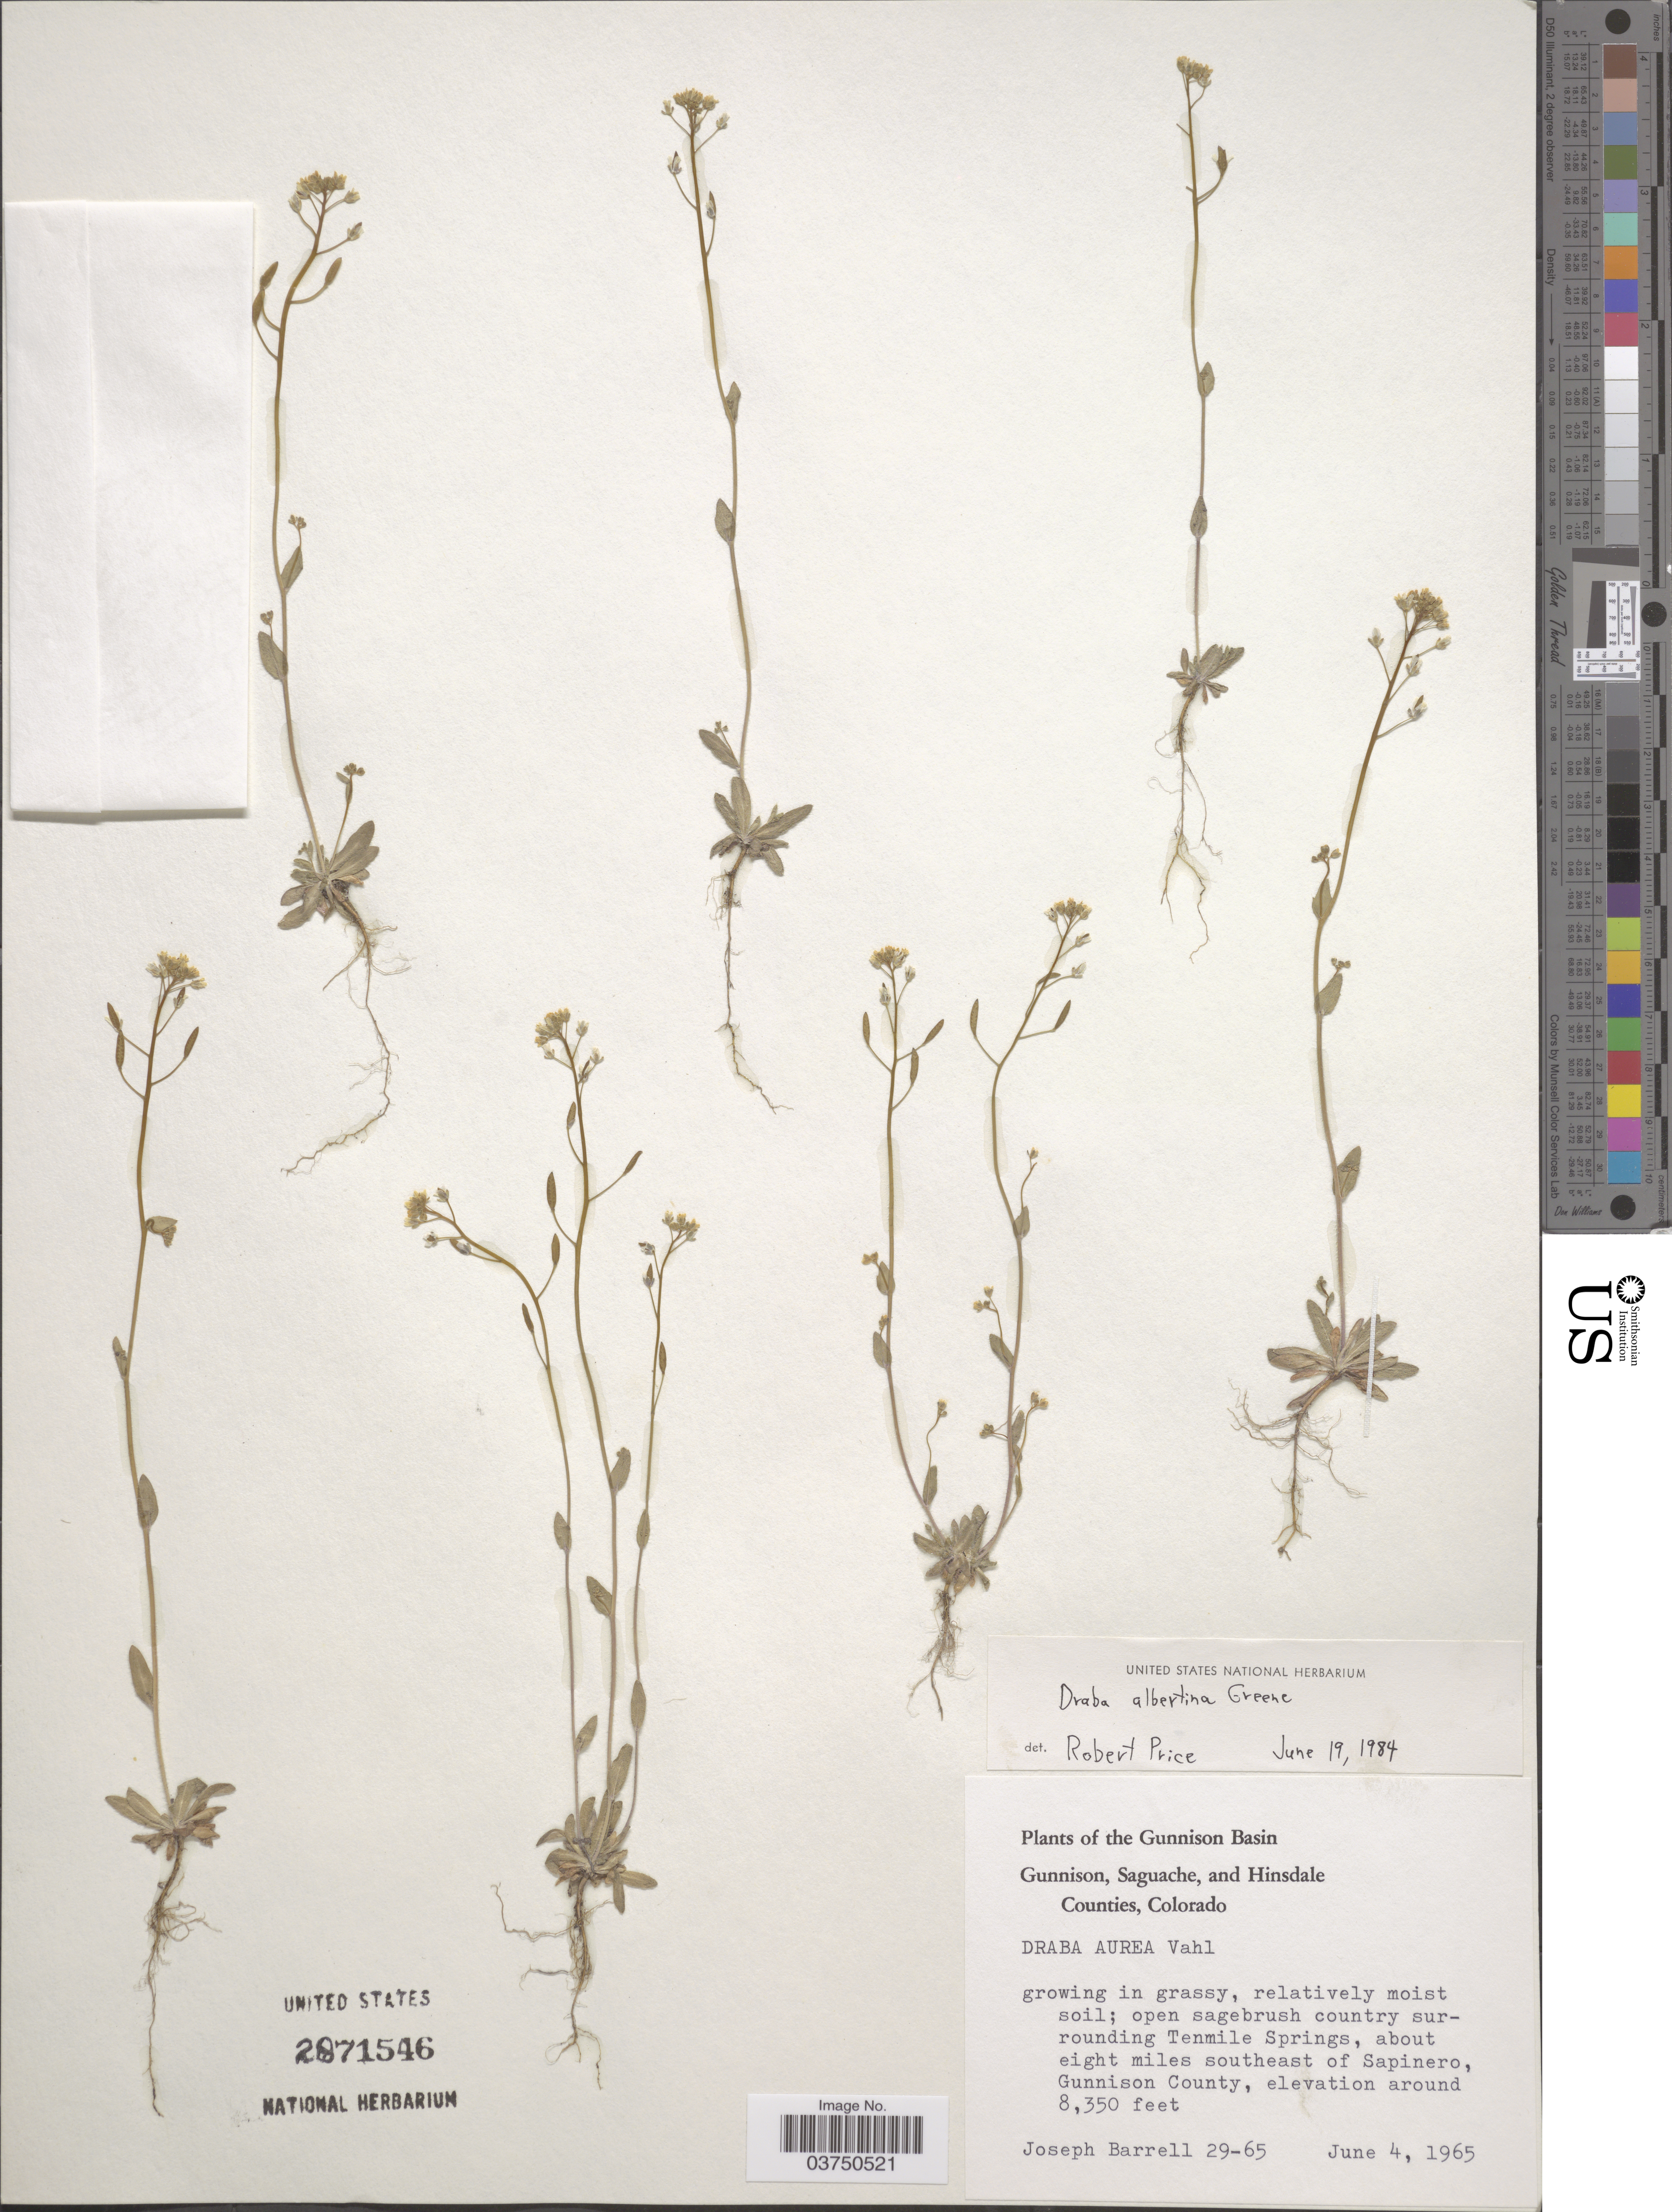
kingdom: Plantae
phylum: Tracheophyta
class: Magnoliopsida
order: Brassicales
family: Brassicaceae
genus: Draba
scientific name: Draba albertina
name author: Greene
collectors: J. Barrell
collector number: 29-65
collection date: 1965-06-04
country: United States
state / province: Colorado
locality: The Gunnison Basin. Open sagebrush country surrounding Tenmile Springs, about eight miles southeast of Sapinero, Gunnison County.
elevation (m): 2545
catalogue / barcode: US 2871546